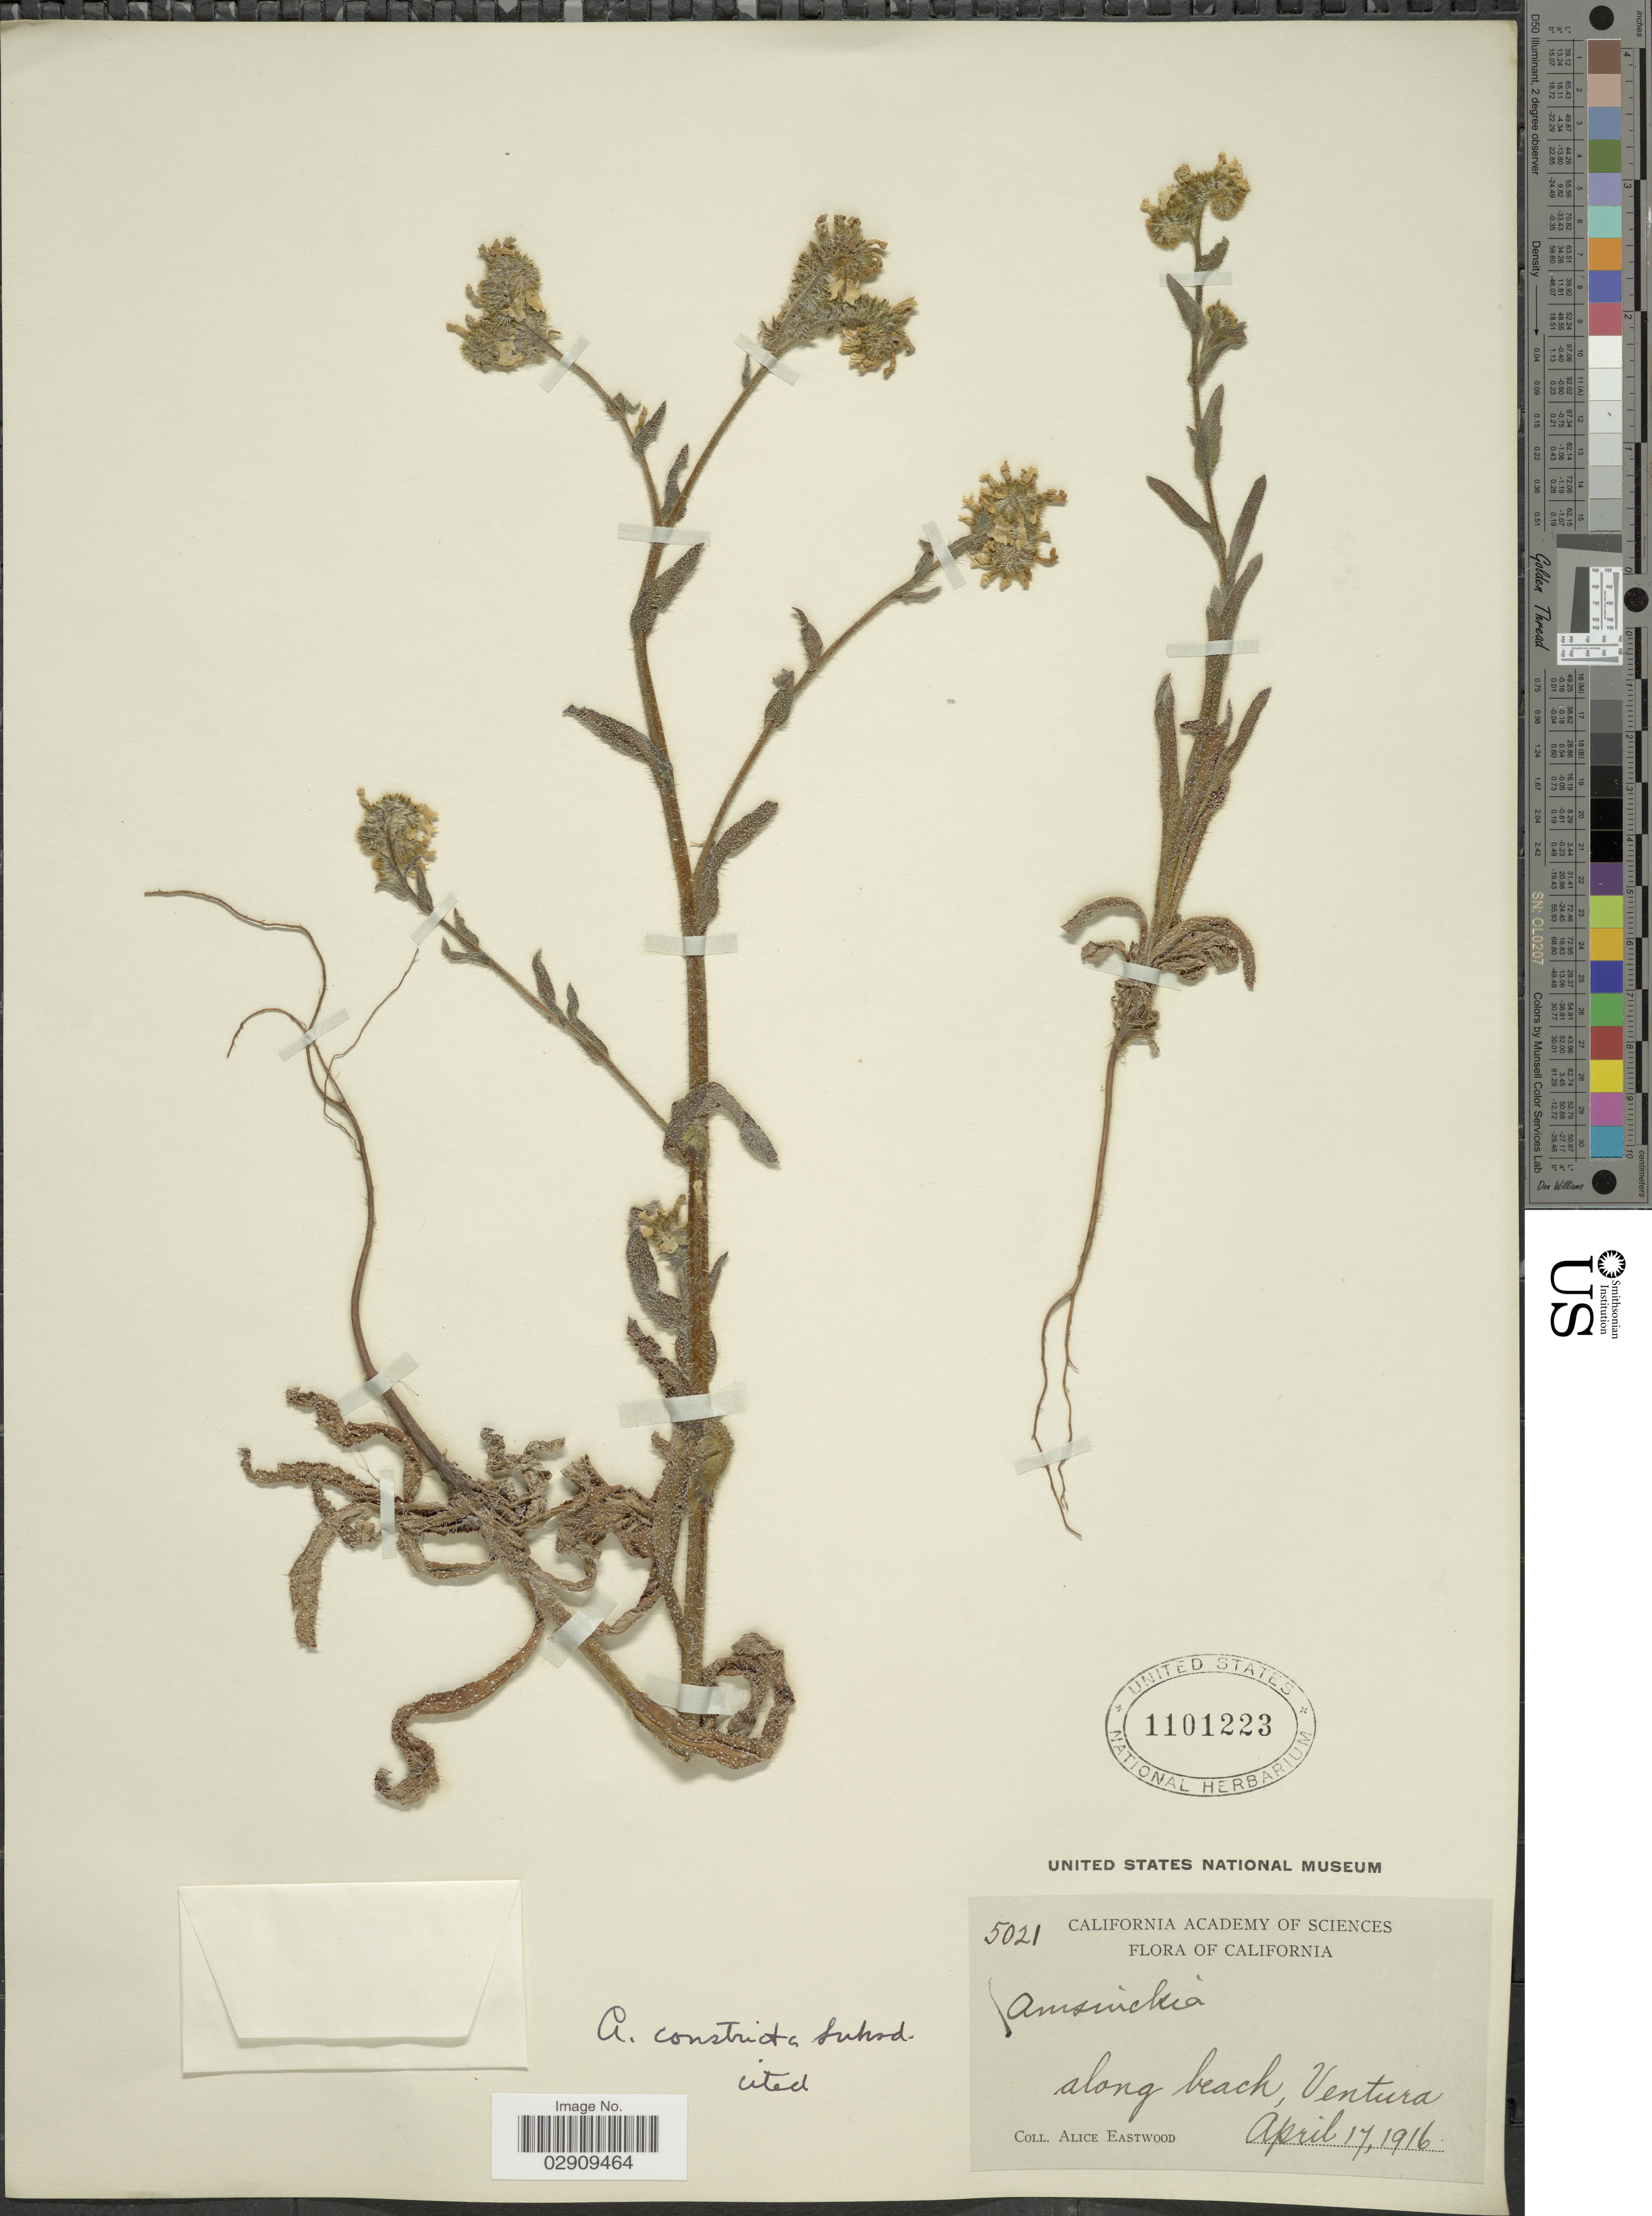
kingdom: Plantae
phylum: Tracheophyta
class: Magnoliopsida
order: Boraginales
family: Boraginaceae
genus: Amsinckia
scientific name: Amsinckia spectabilis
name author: Fisch. & C.A. Mey.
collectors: A. Eastwood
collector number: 5021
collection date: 1916-04-17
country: United States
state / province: California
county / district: Ventura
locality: Along beach, Ventura.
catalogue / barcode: US 1101223